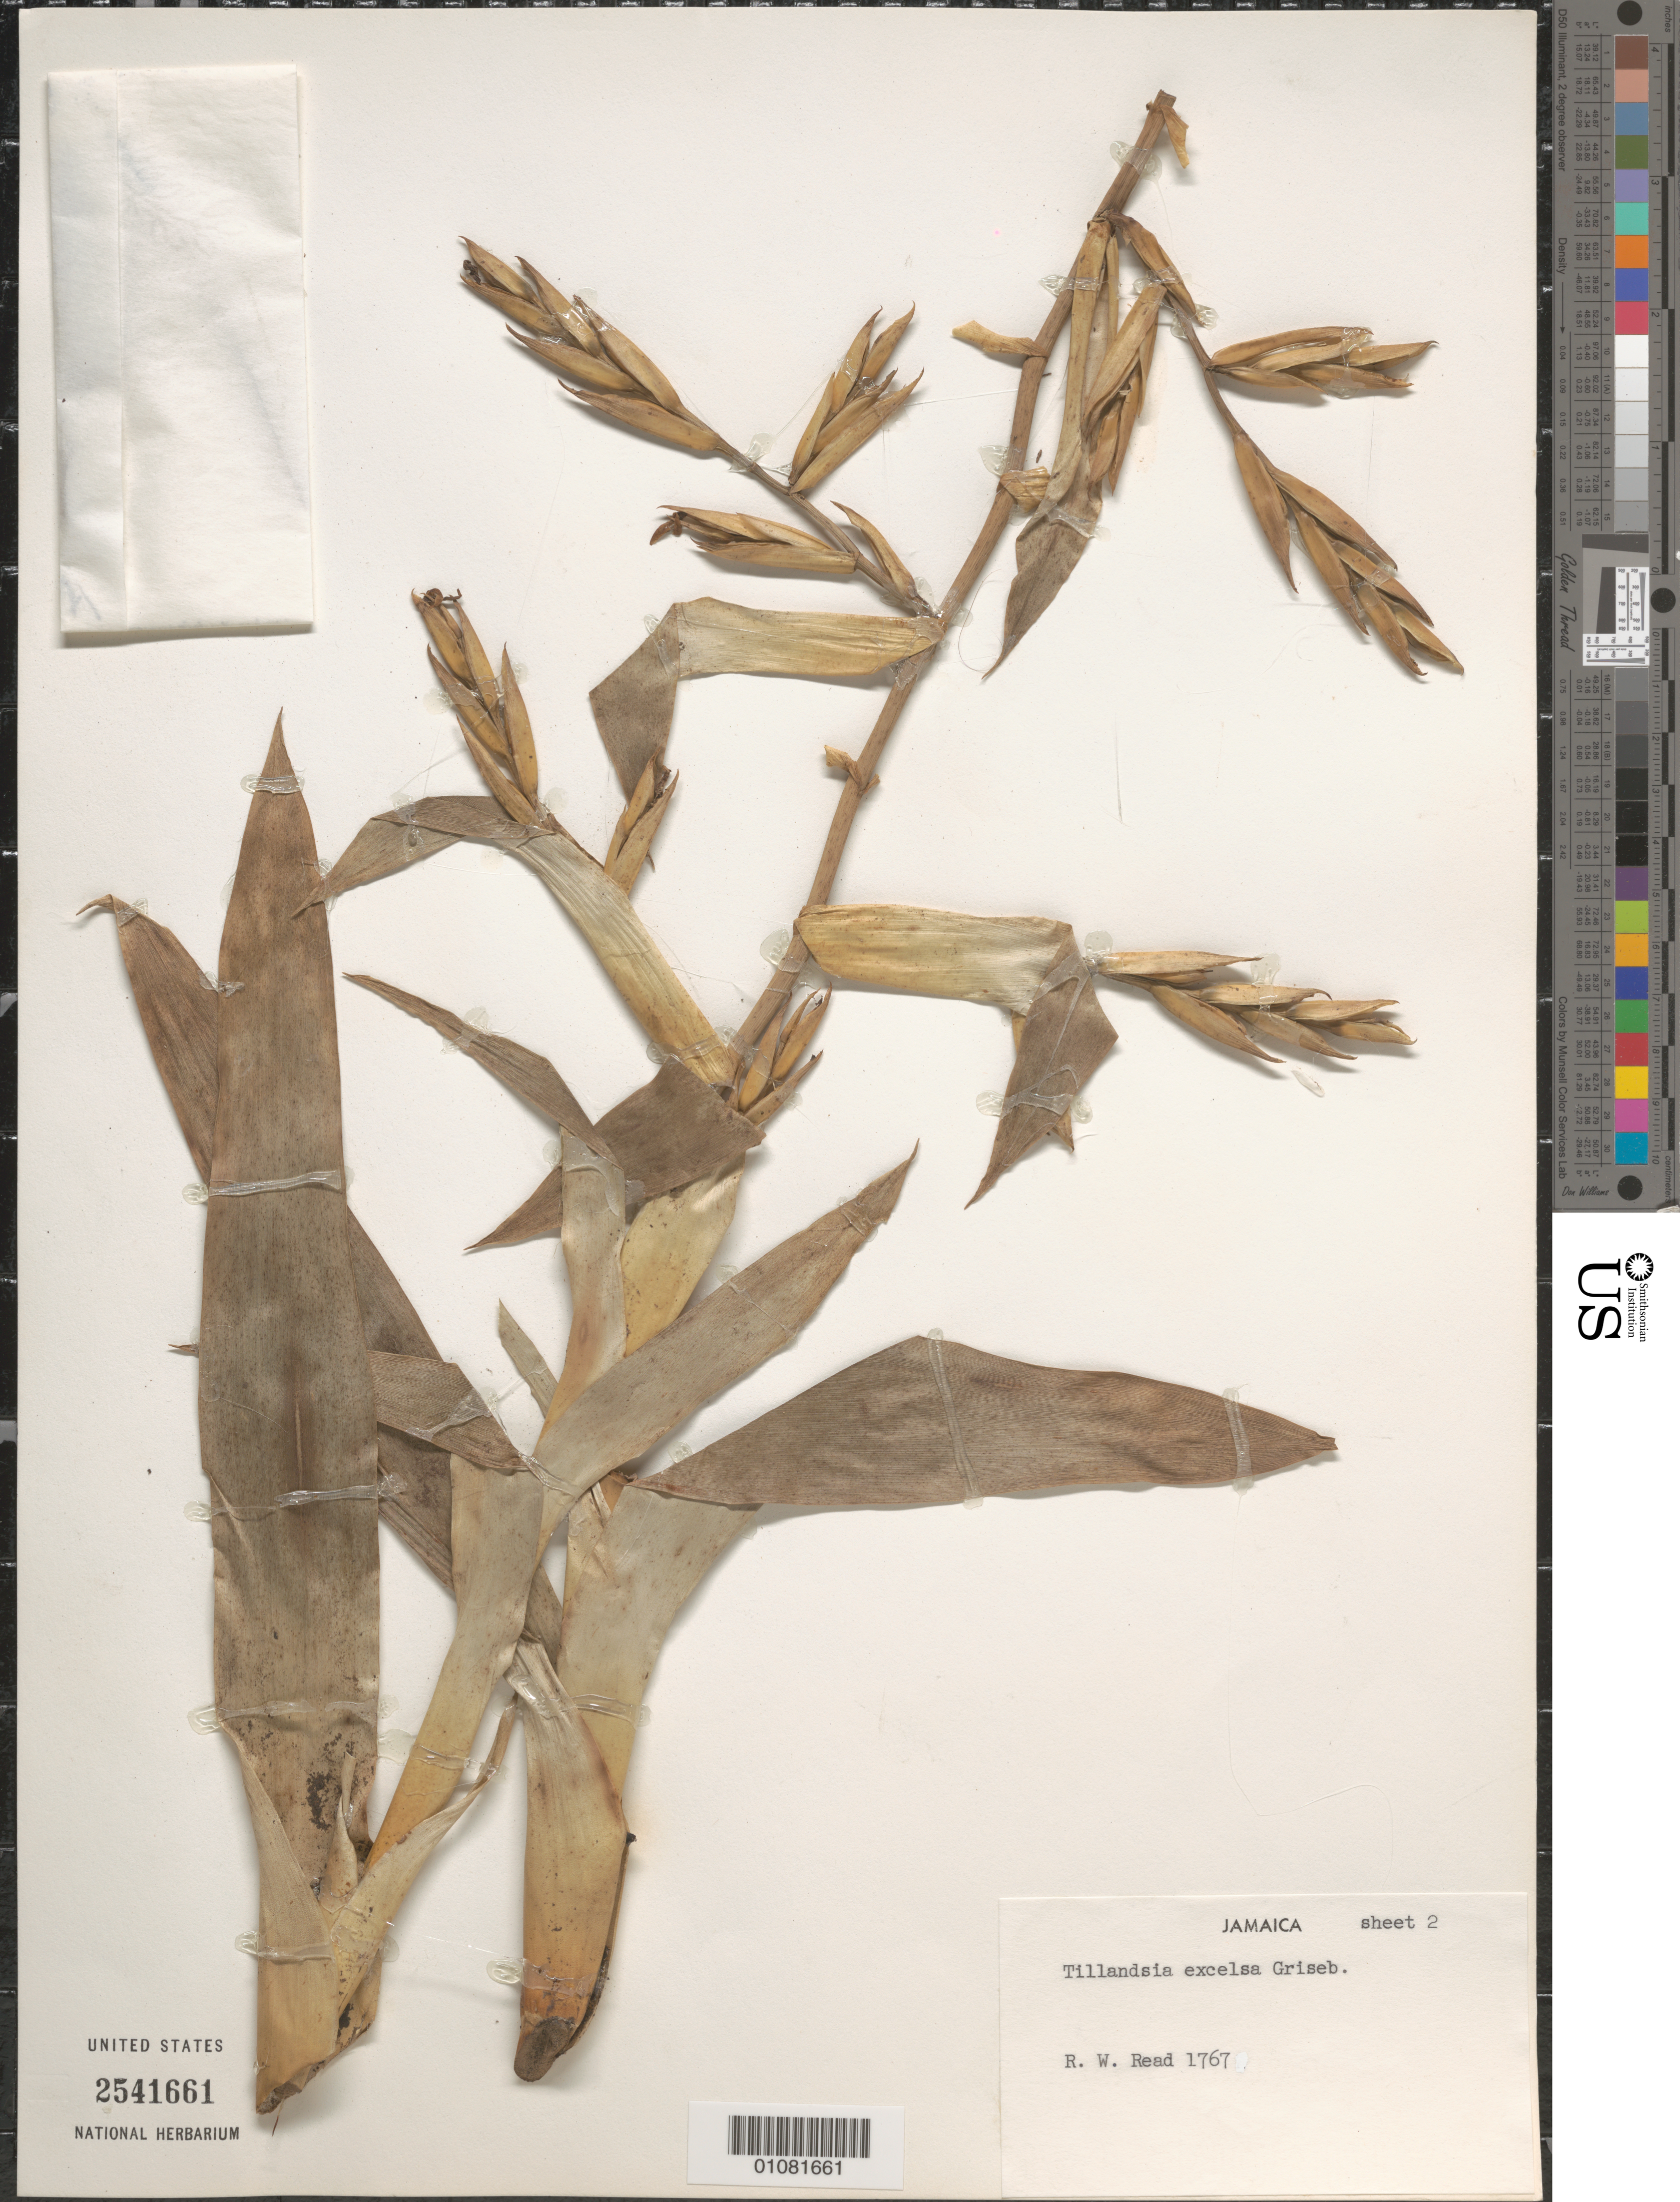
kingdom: Plantae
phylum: Tracheophyta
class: Liliopsida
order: Poales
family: Bromeliaceae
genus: Tillandsia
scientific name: Tillandsia excelsa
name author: Griseb.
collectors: R. W. Read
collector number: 1767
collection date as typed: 25 Jan 1967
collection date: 1967-01-25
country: Jamaica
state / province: Saint Ann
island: Jamaica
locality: Holly Mount Hill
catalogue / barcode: US 2541661